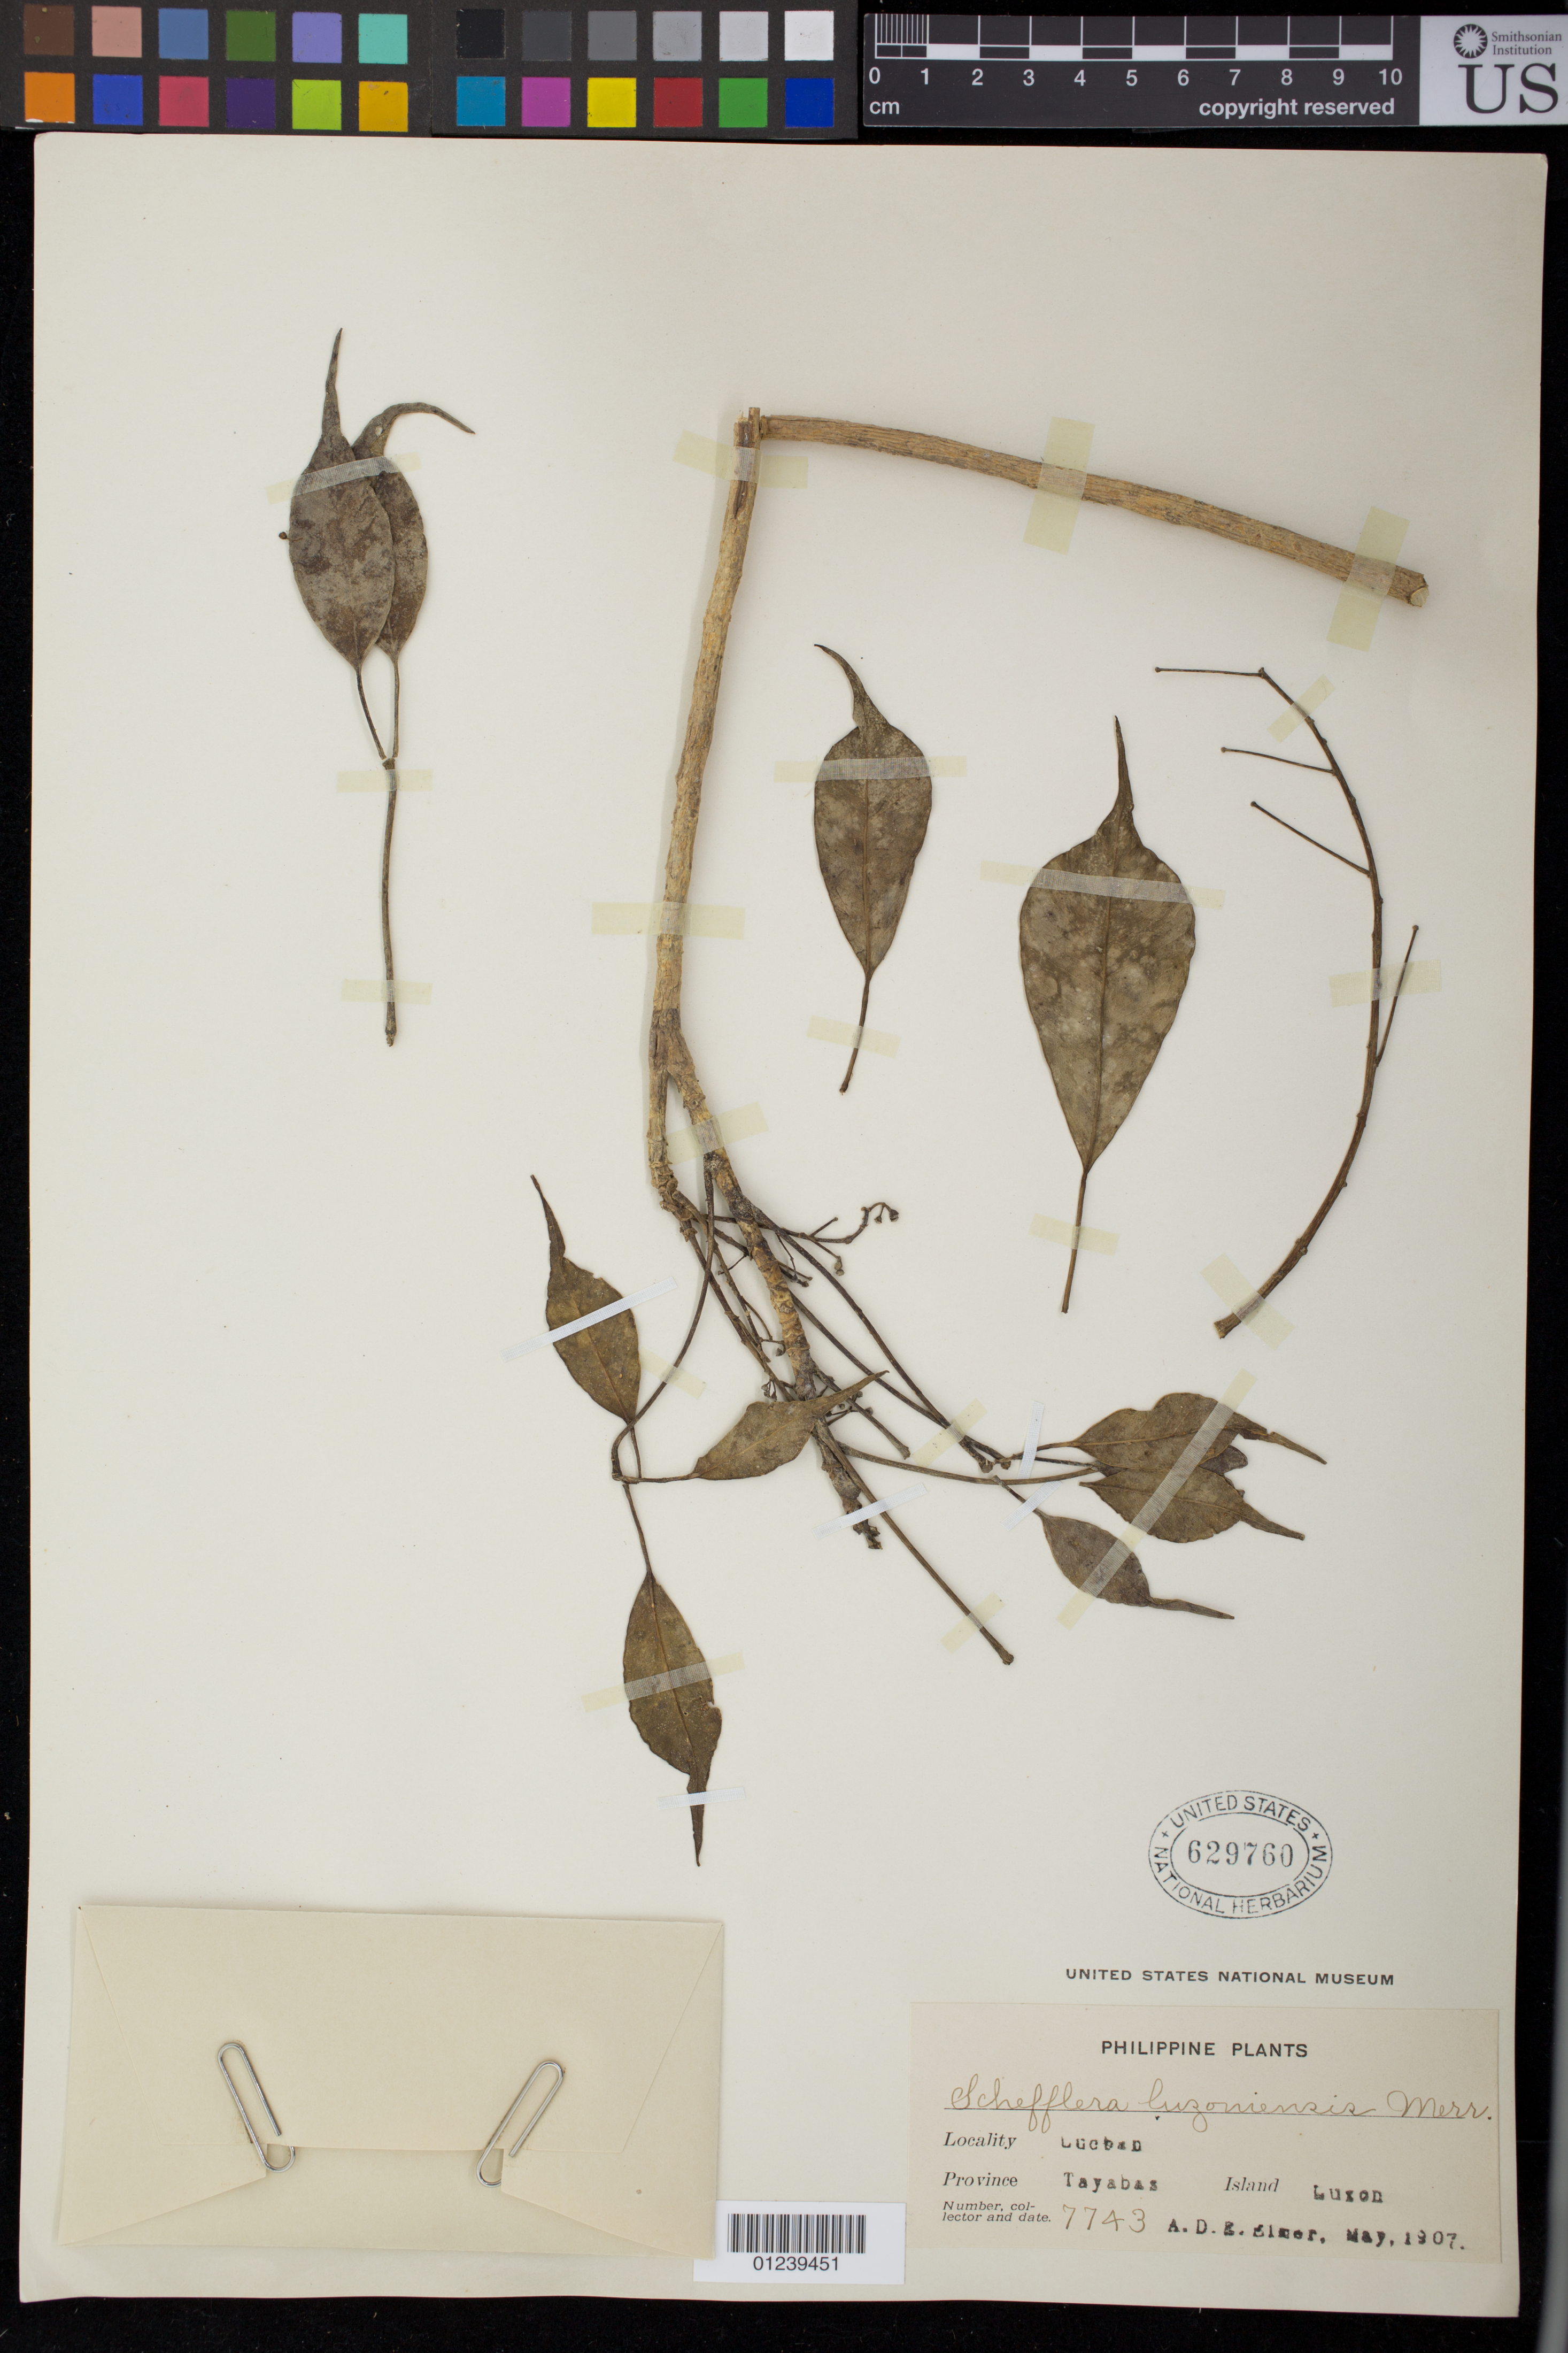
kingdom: Plantae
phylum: Tracheophyta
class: Magnoliopsida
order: Apiales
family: Araliaceae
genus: Schefflera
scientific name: Schefflera luzoniensis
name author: Merr.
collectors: A. D. E. Elmer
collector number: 7743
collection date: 1907-05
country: Philippines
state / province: Calabarzon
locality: Lucban, Tayabas Province, Luzon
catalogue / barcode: US 629760